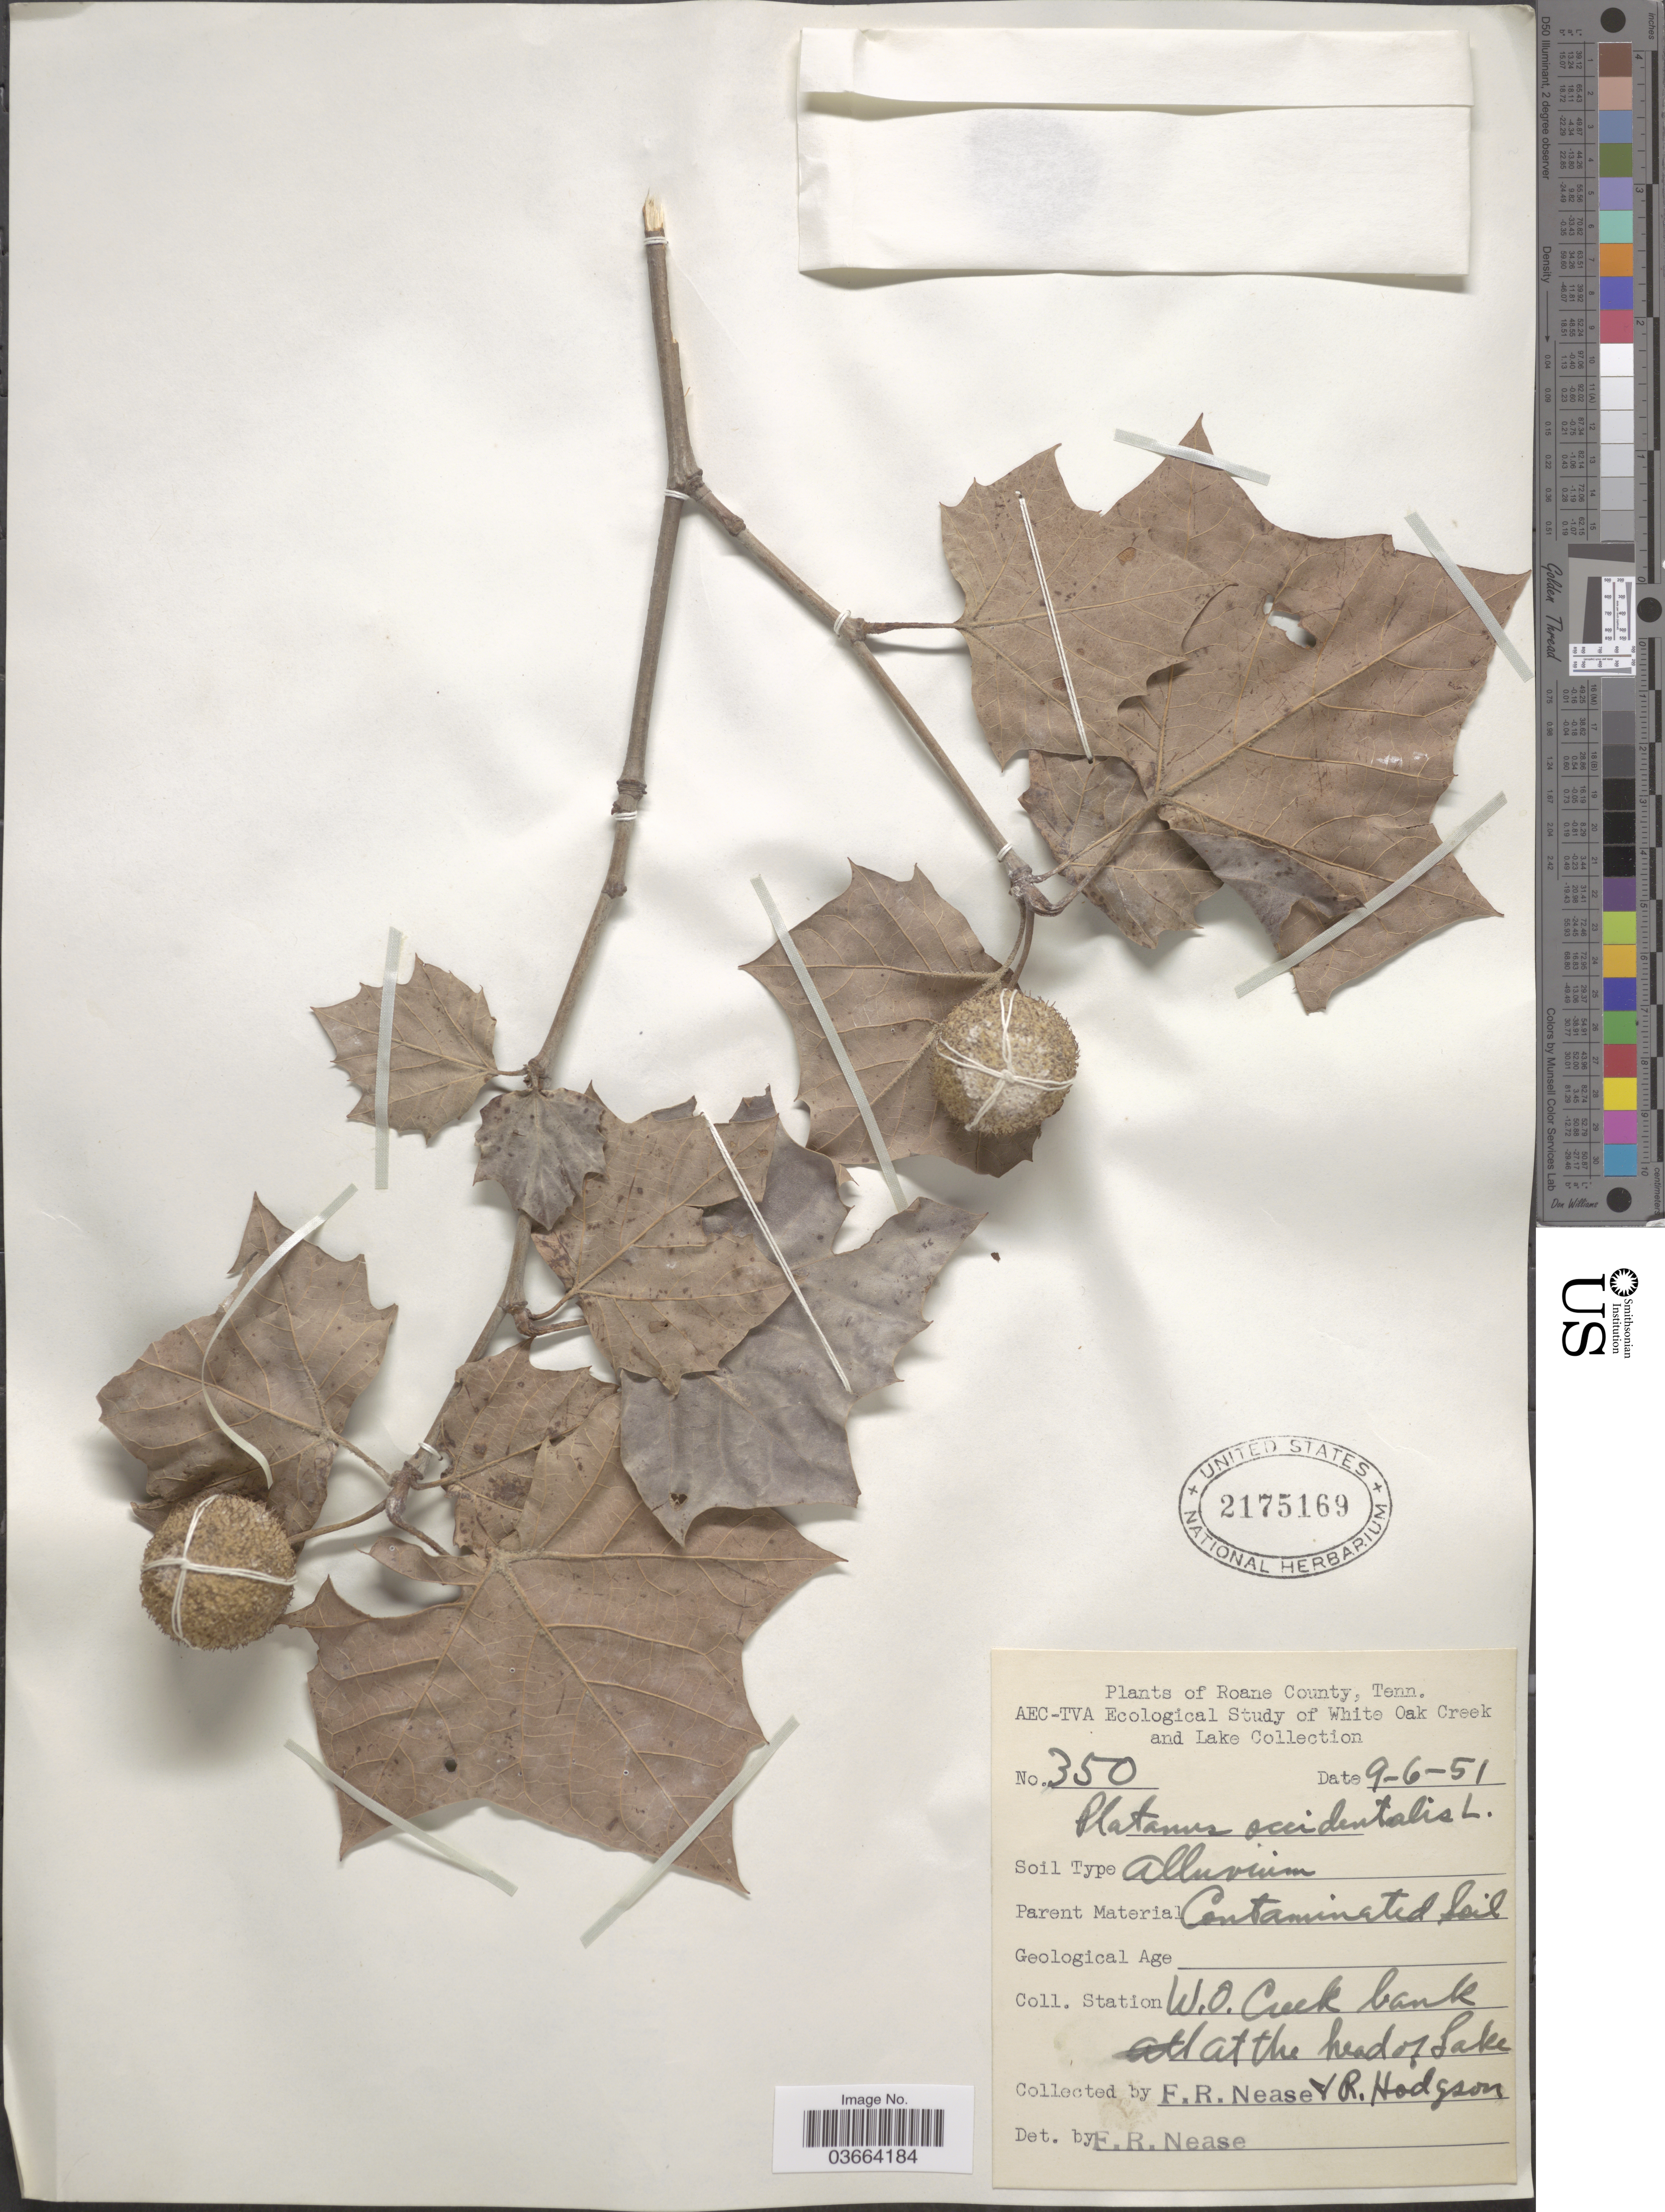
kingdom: Plantae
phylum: Tracheophyta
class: Magnoliopsida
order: Proteales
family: Platanaceae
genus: Platanus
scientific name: Platanus occidentalis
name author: L.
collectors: F. Nease & R. Hodgson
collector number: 350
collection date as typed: Transcribed d/m/y: 6/9/51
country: United States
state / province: Tennessee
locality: Roane County. W. O. Creek bank at the head of Lake.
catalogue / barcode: US 2175169